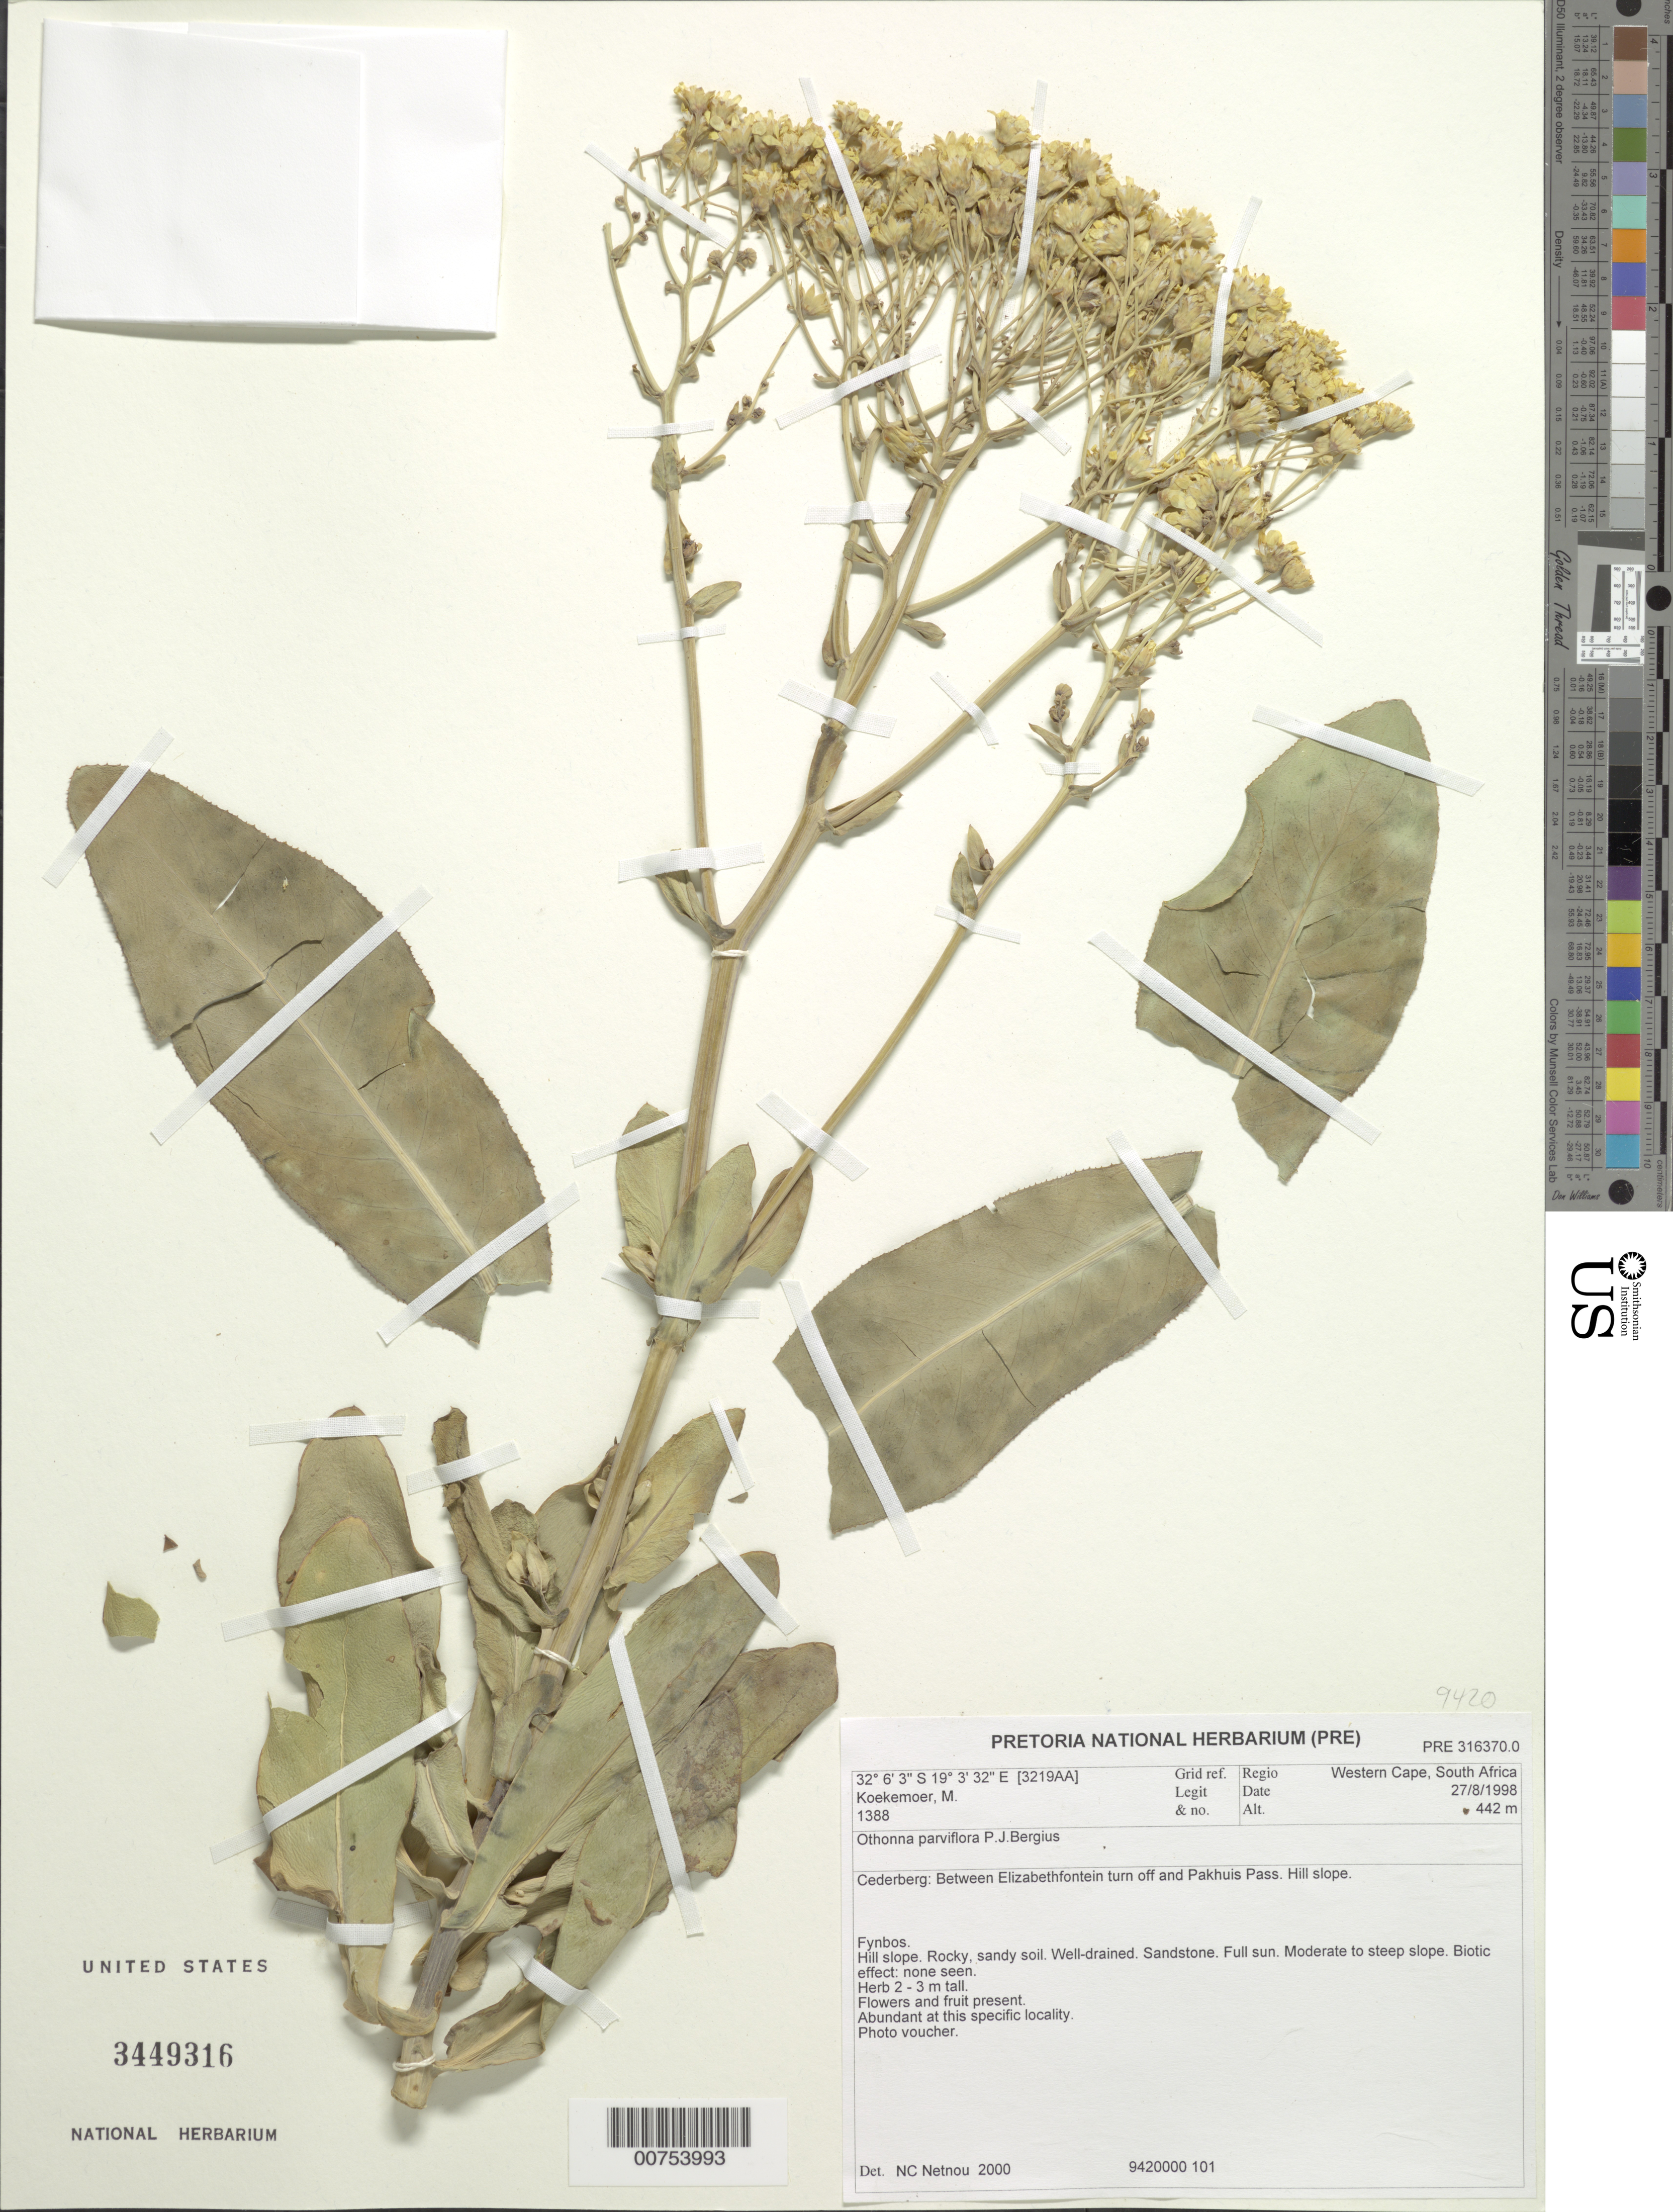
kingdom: Plantae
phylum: Tracheophyta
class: Magnoliopsida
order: Asterales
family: Asteraceae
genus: Othonna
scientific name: Othonna parviflora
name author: P.J. Bergius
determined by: Netnou, N. C.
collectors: M. Koekemoer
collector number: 1388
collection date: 1998-08-27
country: South Africa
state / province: Western Cape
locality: Cederberg, between Elizabethfontein turnoff and Pakhuis Pass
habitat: Fynbos; hill slope, rock, sandy soil, well-drained, sandstone, full sun, moderate to steep slope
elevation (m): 442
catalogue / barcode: US 3449316